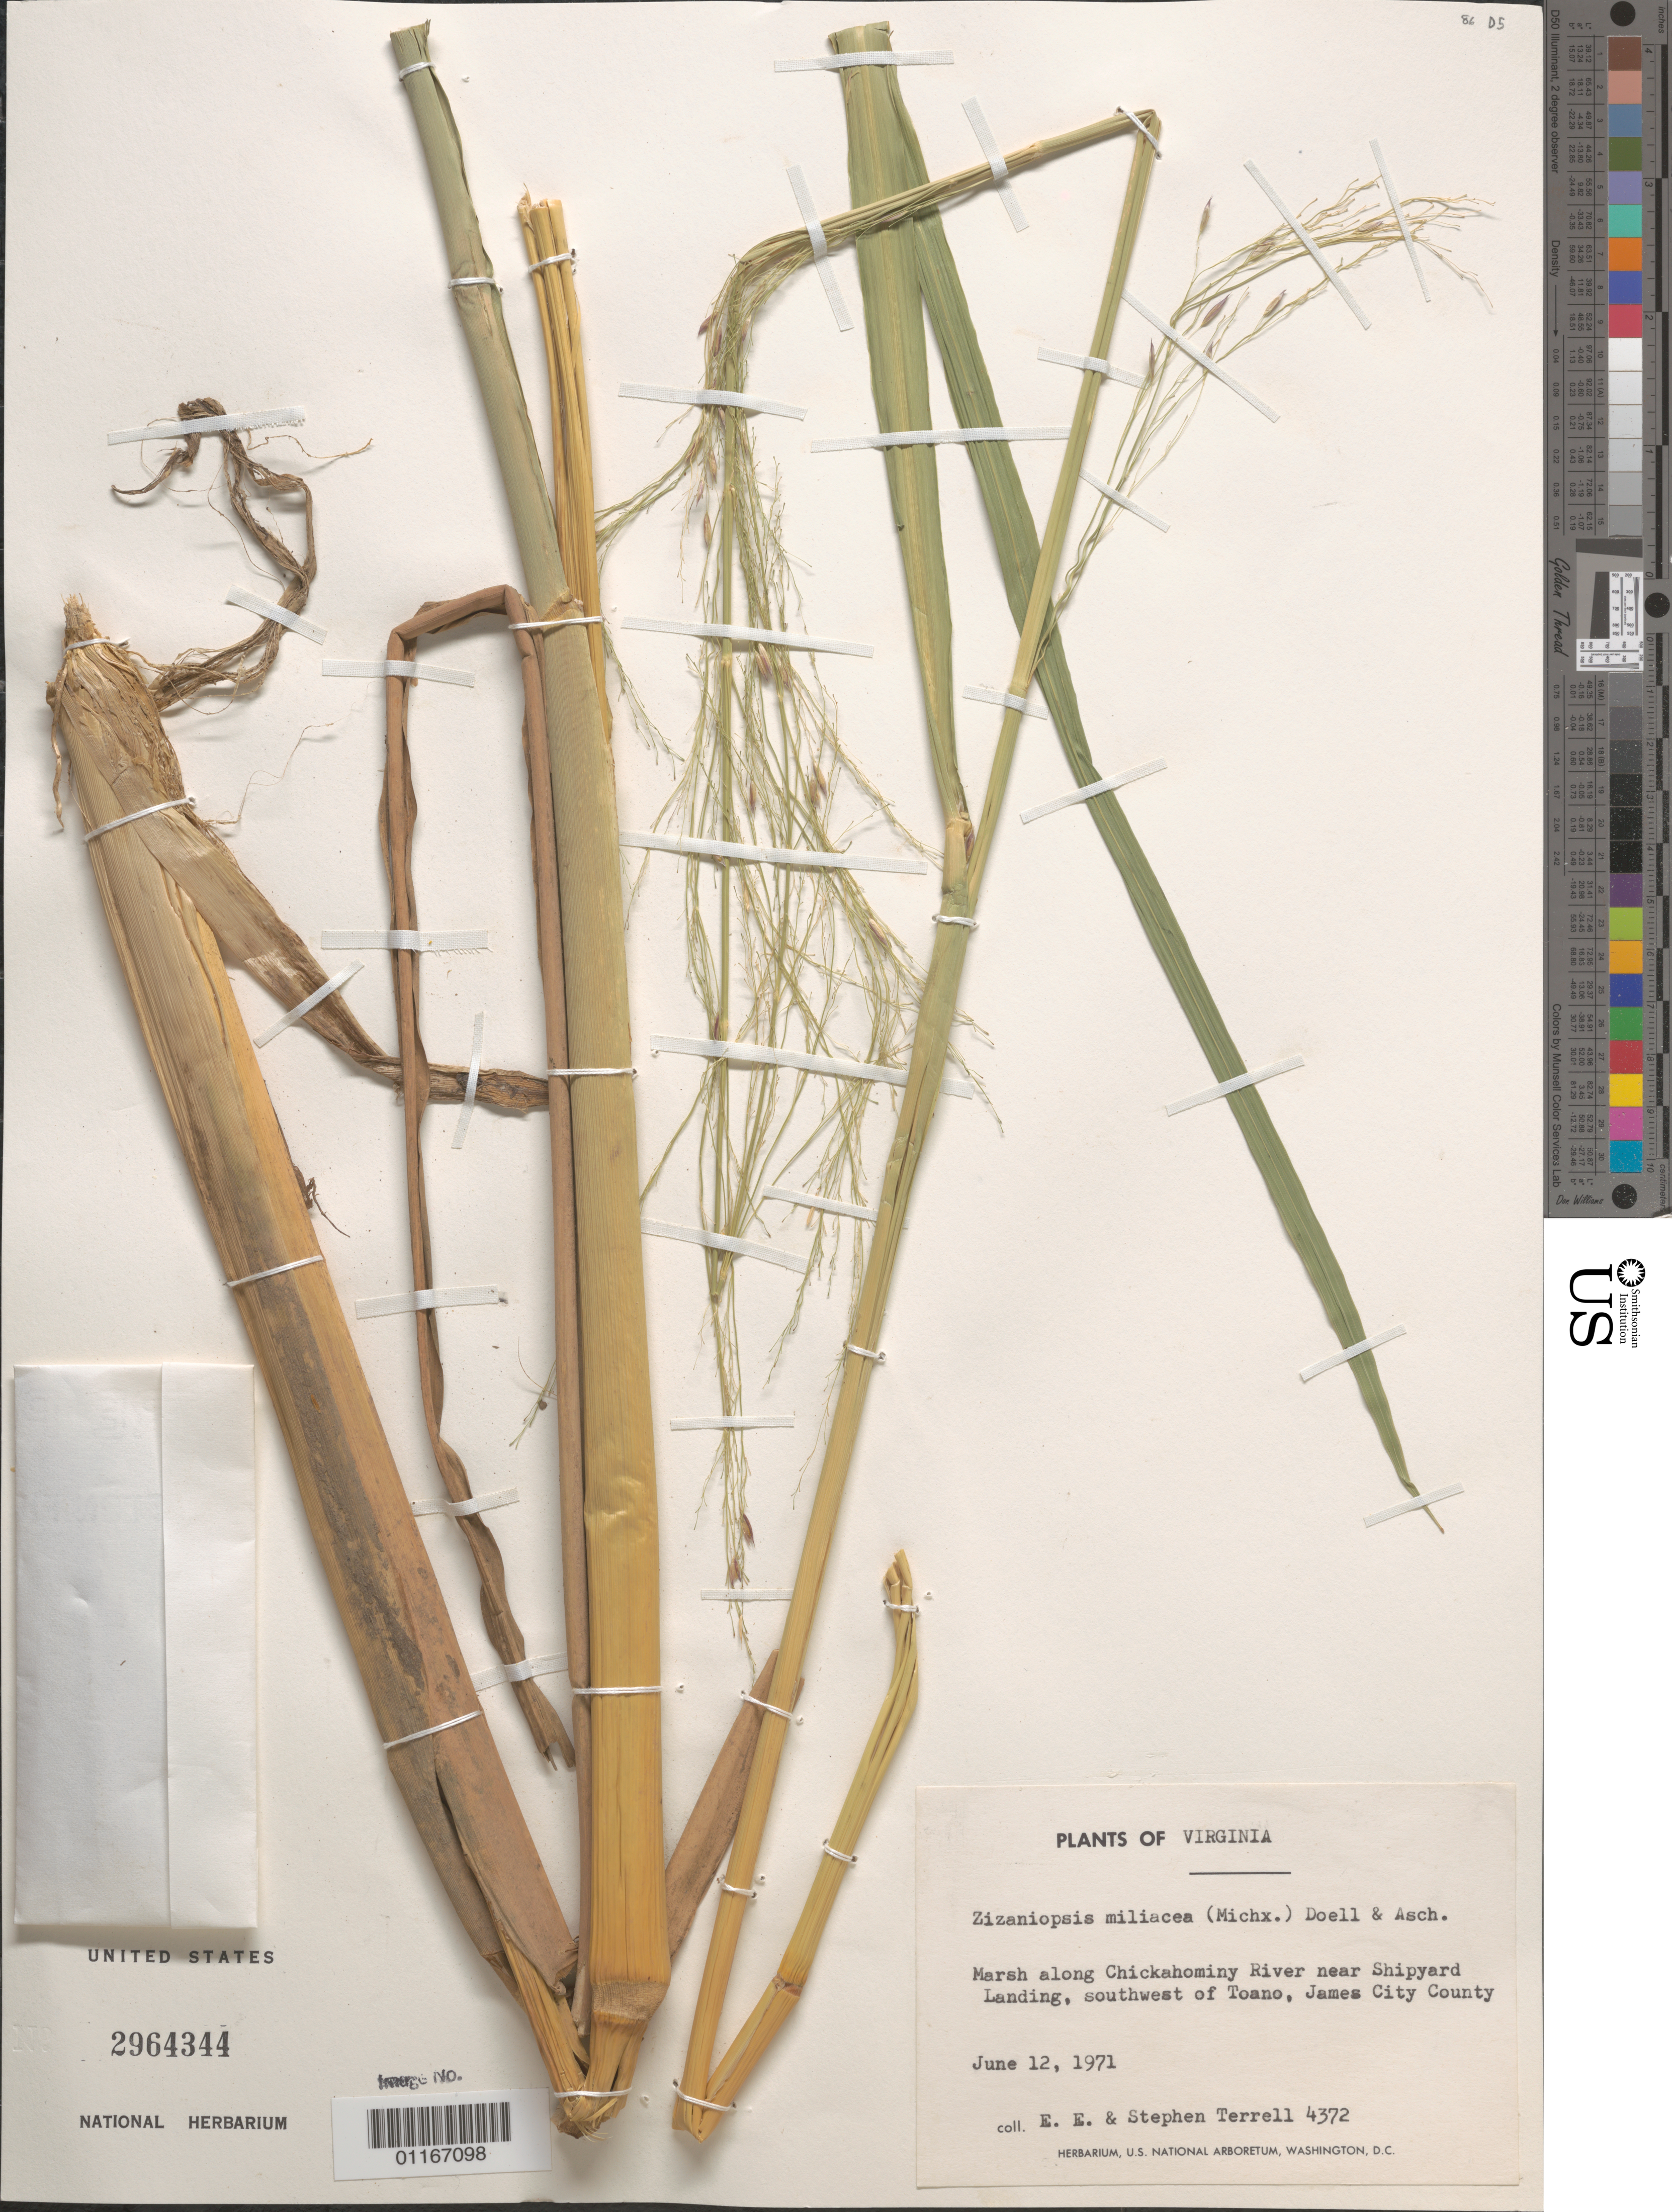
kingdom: Plantae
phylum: Tracheophyta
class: Liliopsida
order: Poales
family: Poaceae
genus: Zizaniopsis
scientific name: Zizaniopsis miliacea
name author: (Michx.) Döll & Asch.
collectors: E. E. Terrell & S. Terrell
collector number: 4372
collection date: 1971-06-12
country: United States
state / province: Virginia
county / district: James City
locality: Marsh along Chickahominy River near Shipyard Landing, southwest of Toano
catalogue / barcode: US 2964344